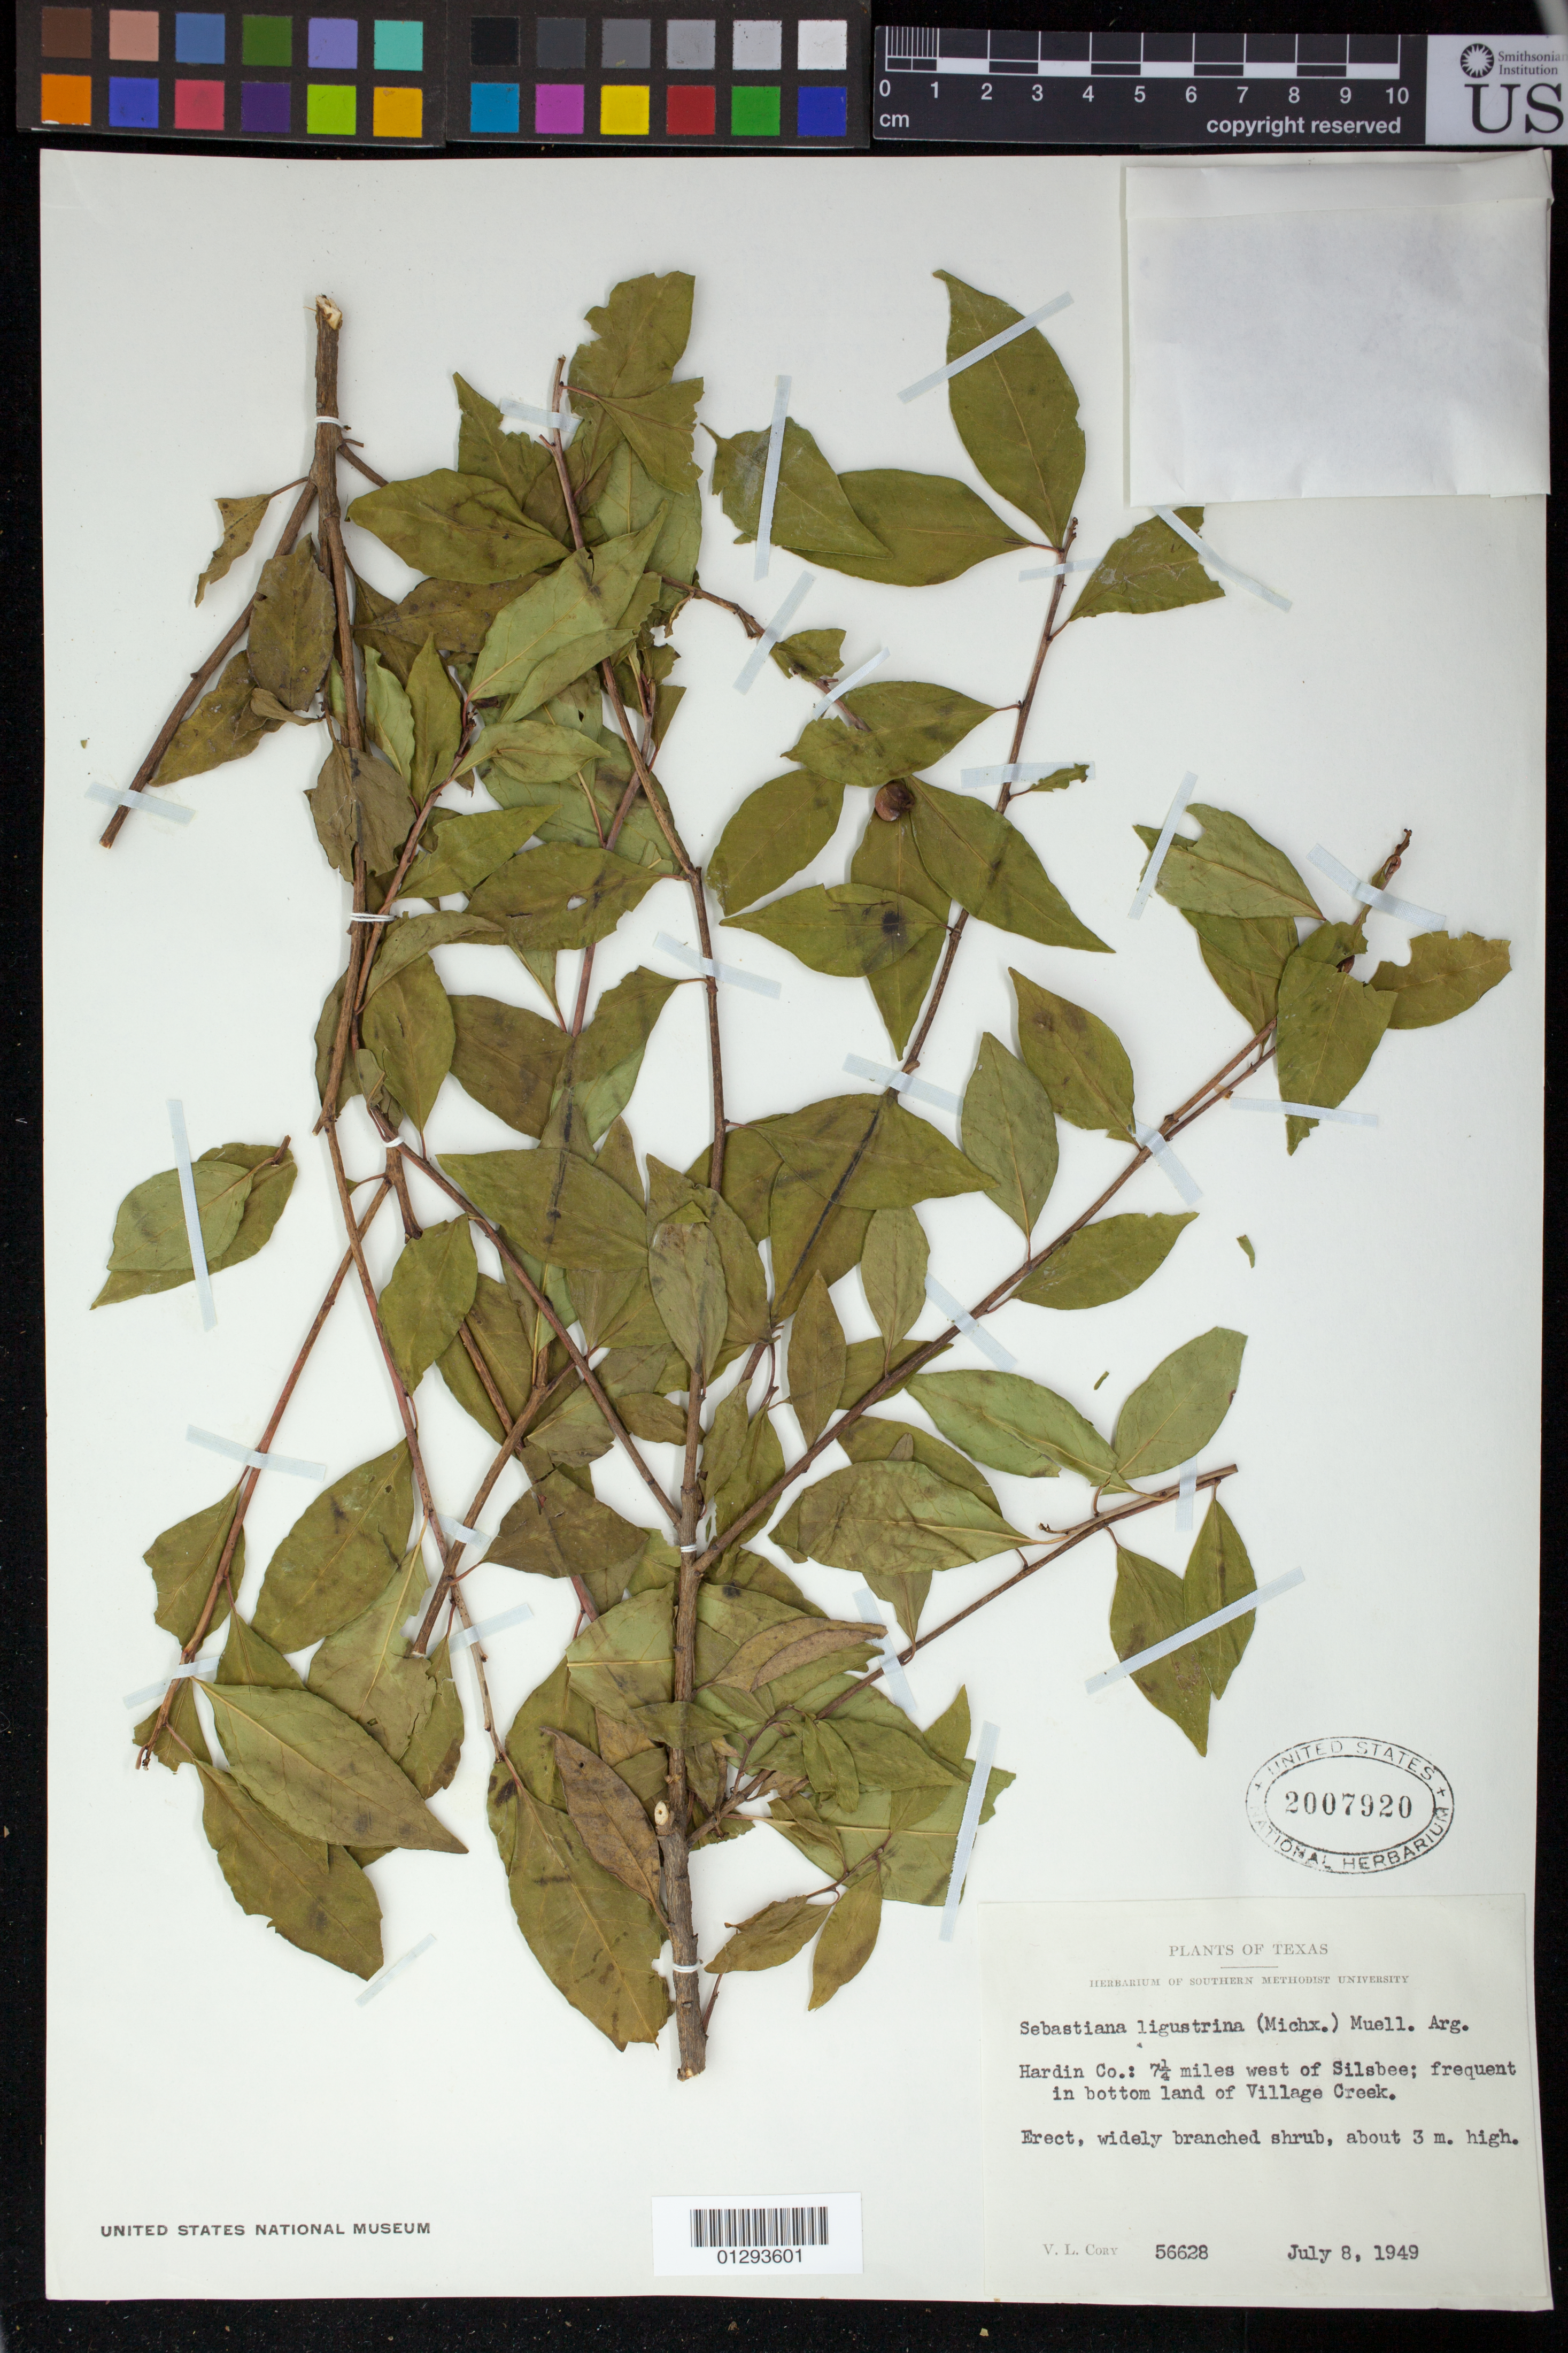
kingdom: Plantae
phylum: Tracheophyta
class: Magnoliopsida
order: Malpighiales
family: Euphorbiaceae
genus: Sebastiania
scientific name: Sebastiania fruticosa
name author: (Bartram) Fernald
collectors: V. Cory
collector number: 56628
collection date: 1949-07-08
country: United States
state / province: Texas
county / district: Hardin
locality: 7 1/4 miles west of Silsbee; bottom land of Village Creek.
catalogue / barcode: US 2007920